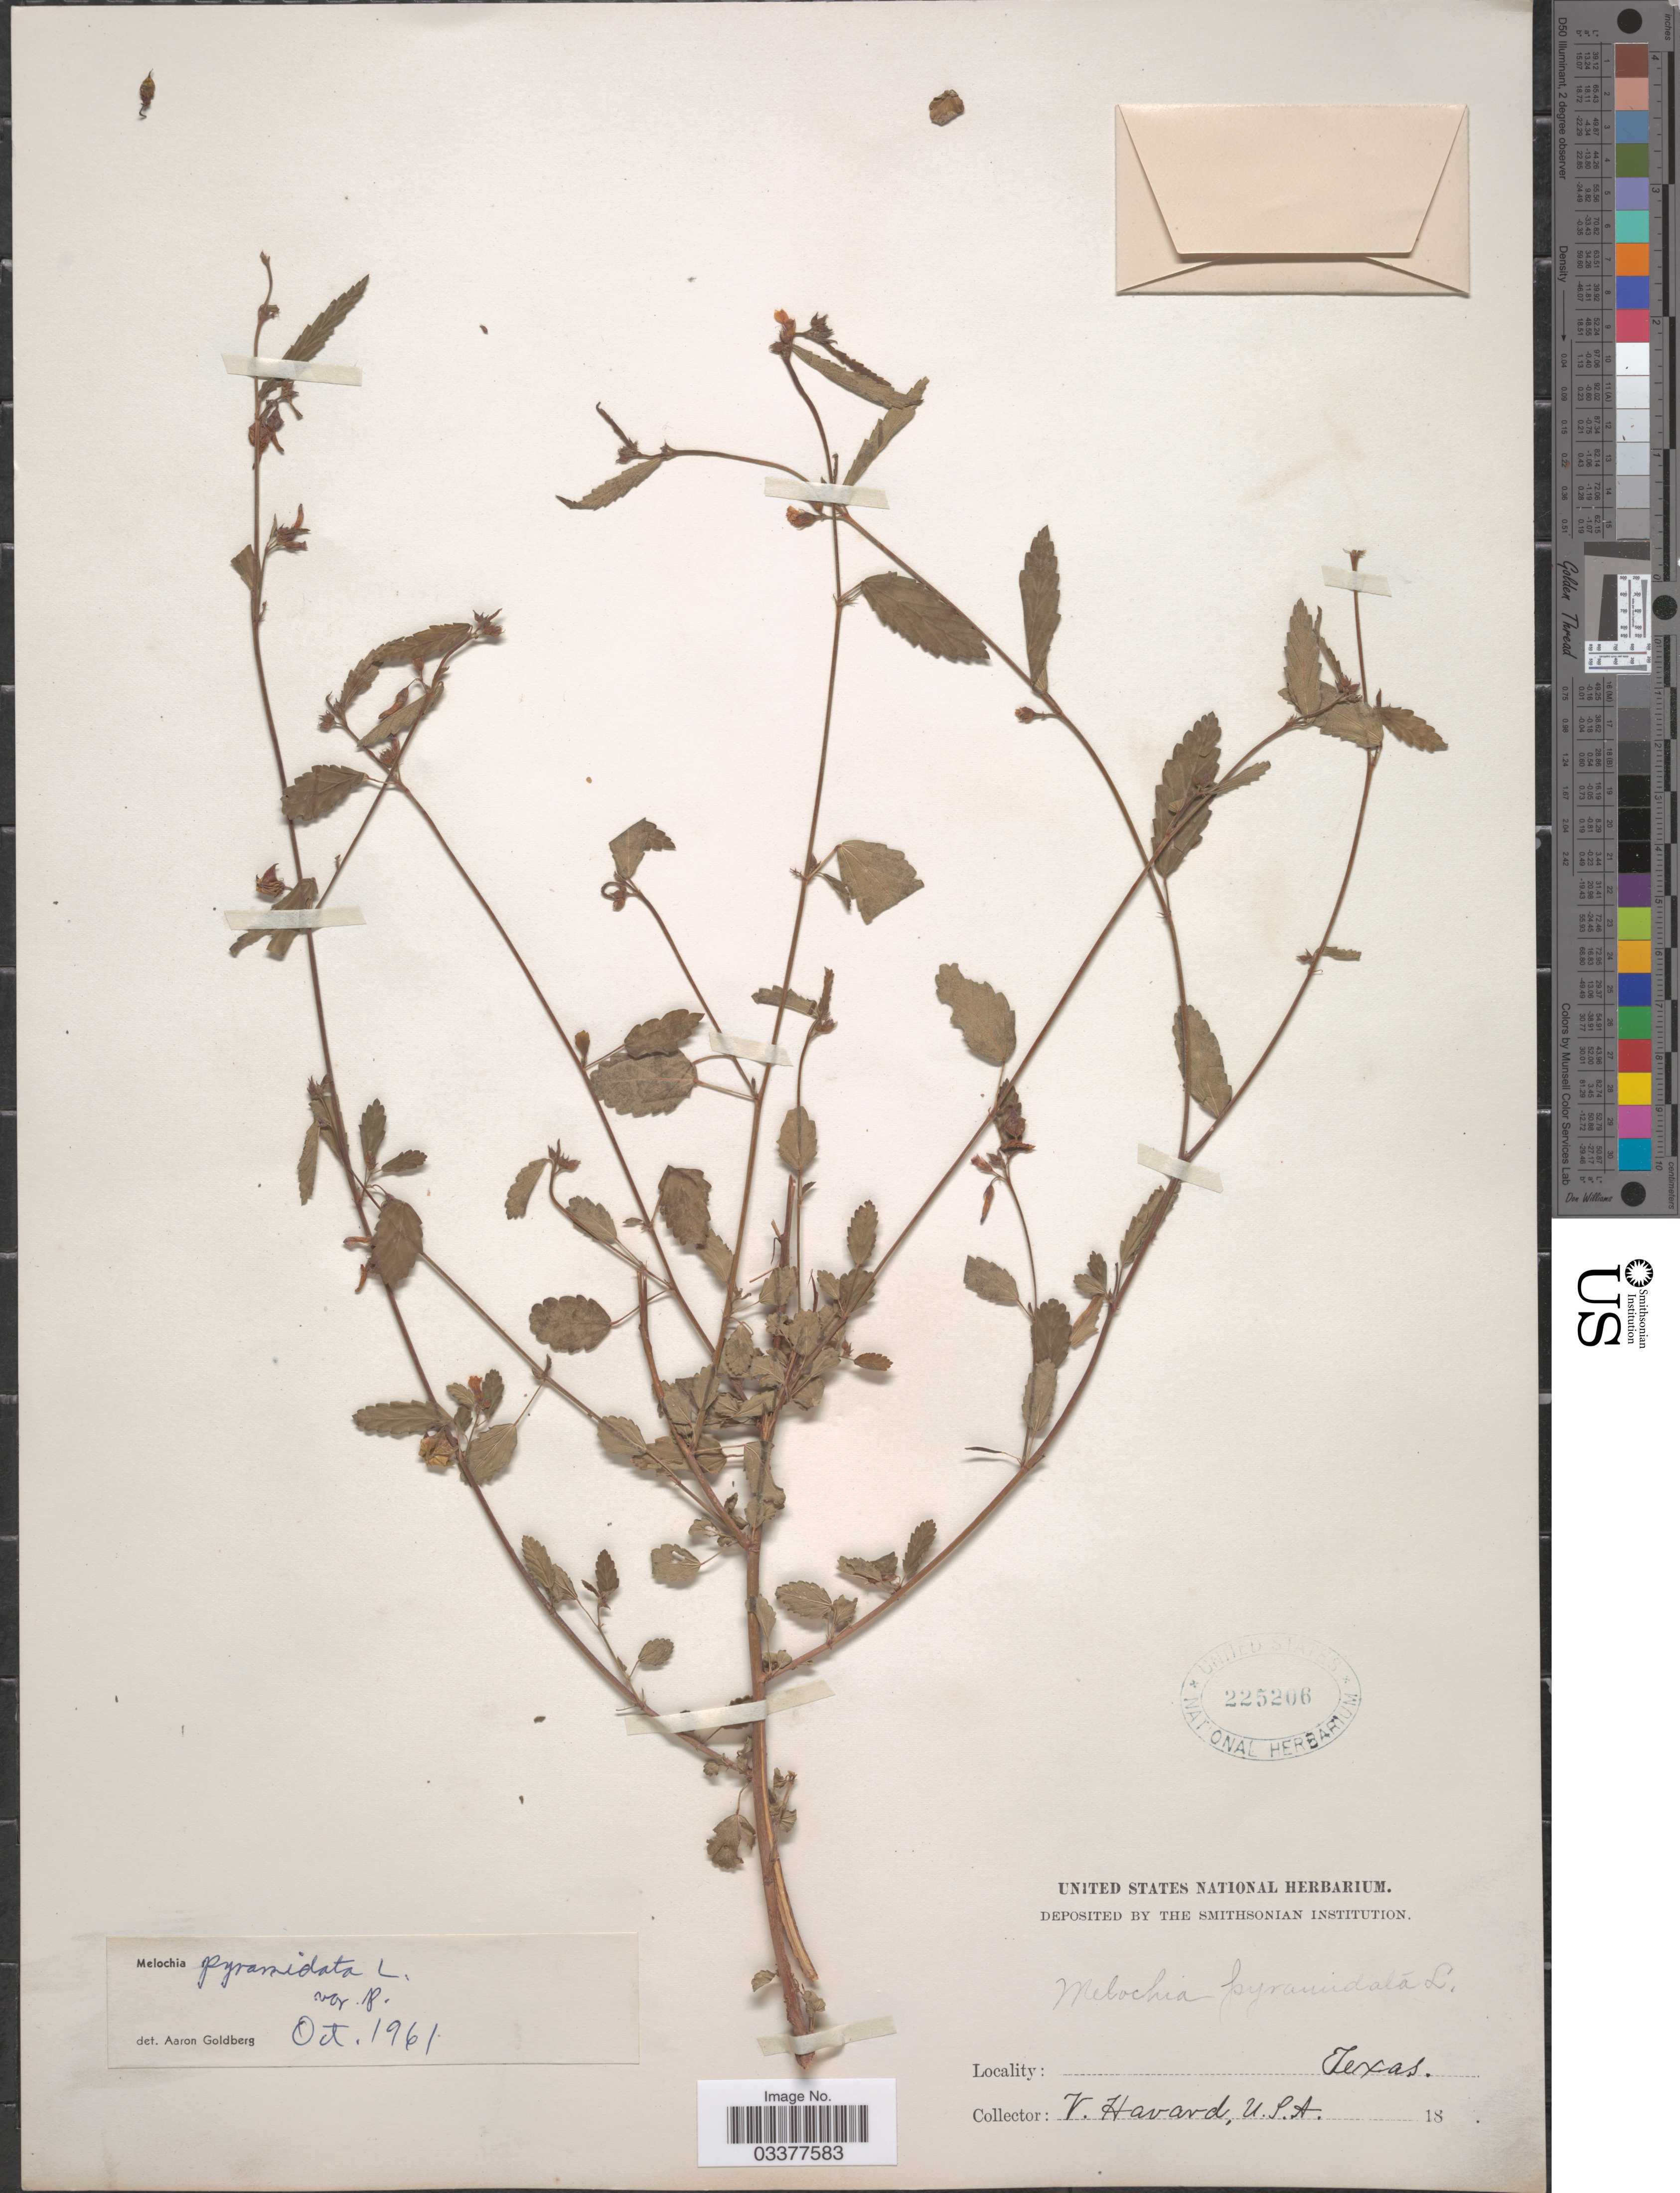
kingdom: Plantae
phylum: Tracheophyta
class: Magnoliopsida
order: Malvales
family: Malvaceae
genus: Melochia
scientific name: Melochia pyramidata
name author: L.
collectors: V. Havard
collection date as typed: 18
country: United States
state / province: Texas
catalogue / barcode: US 225206